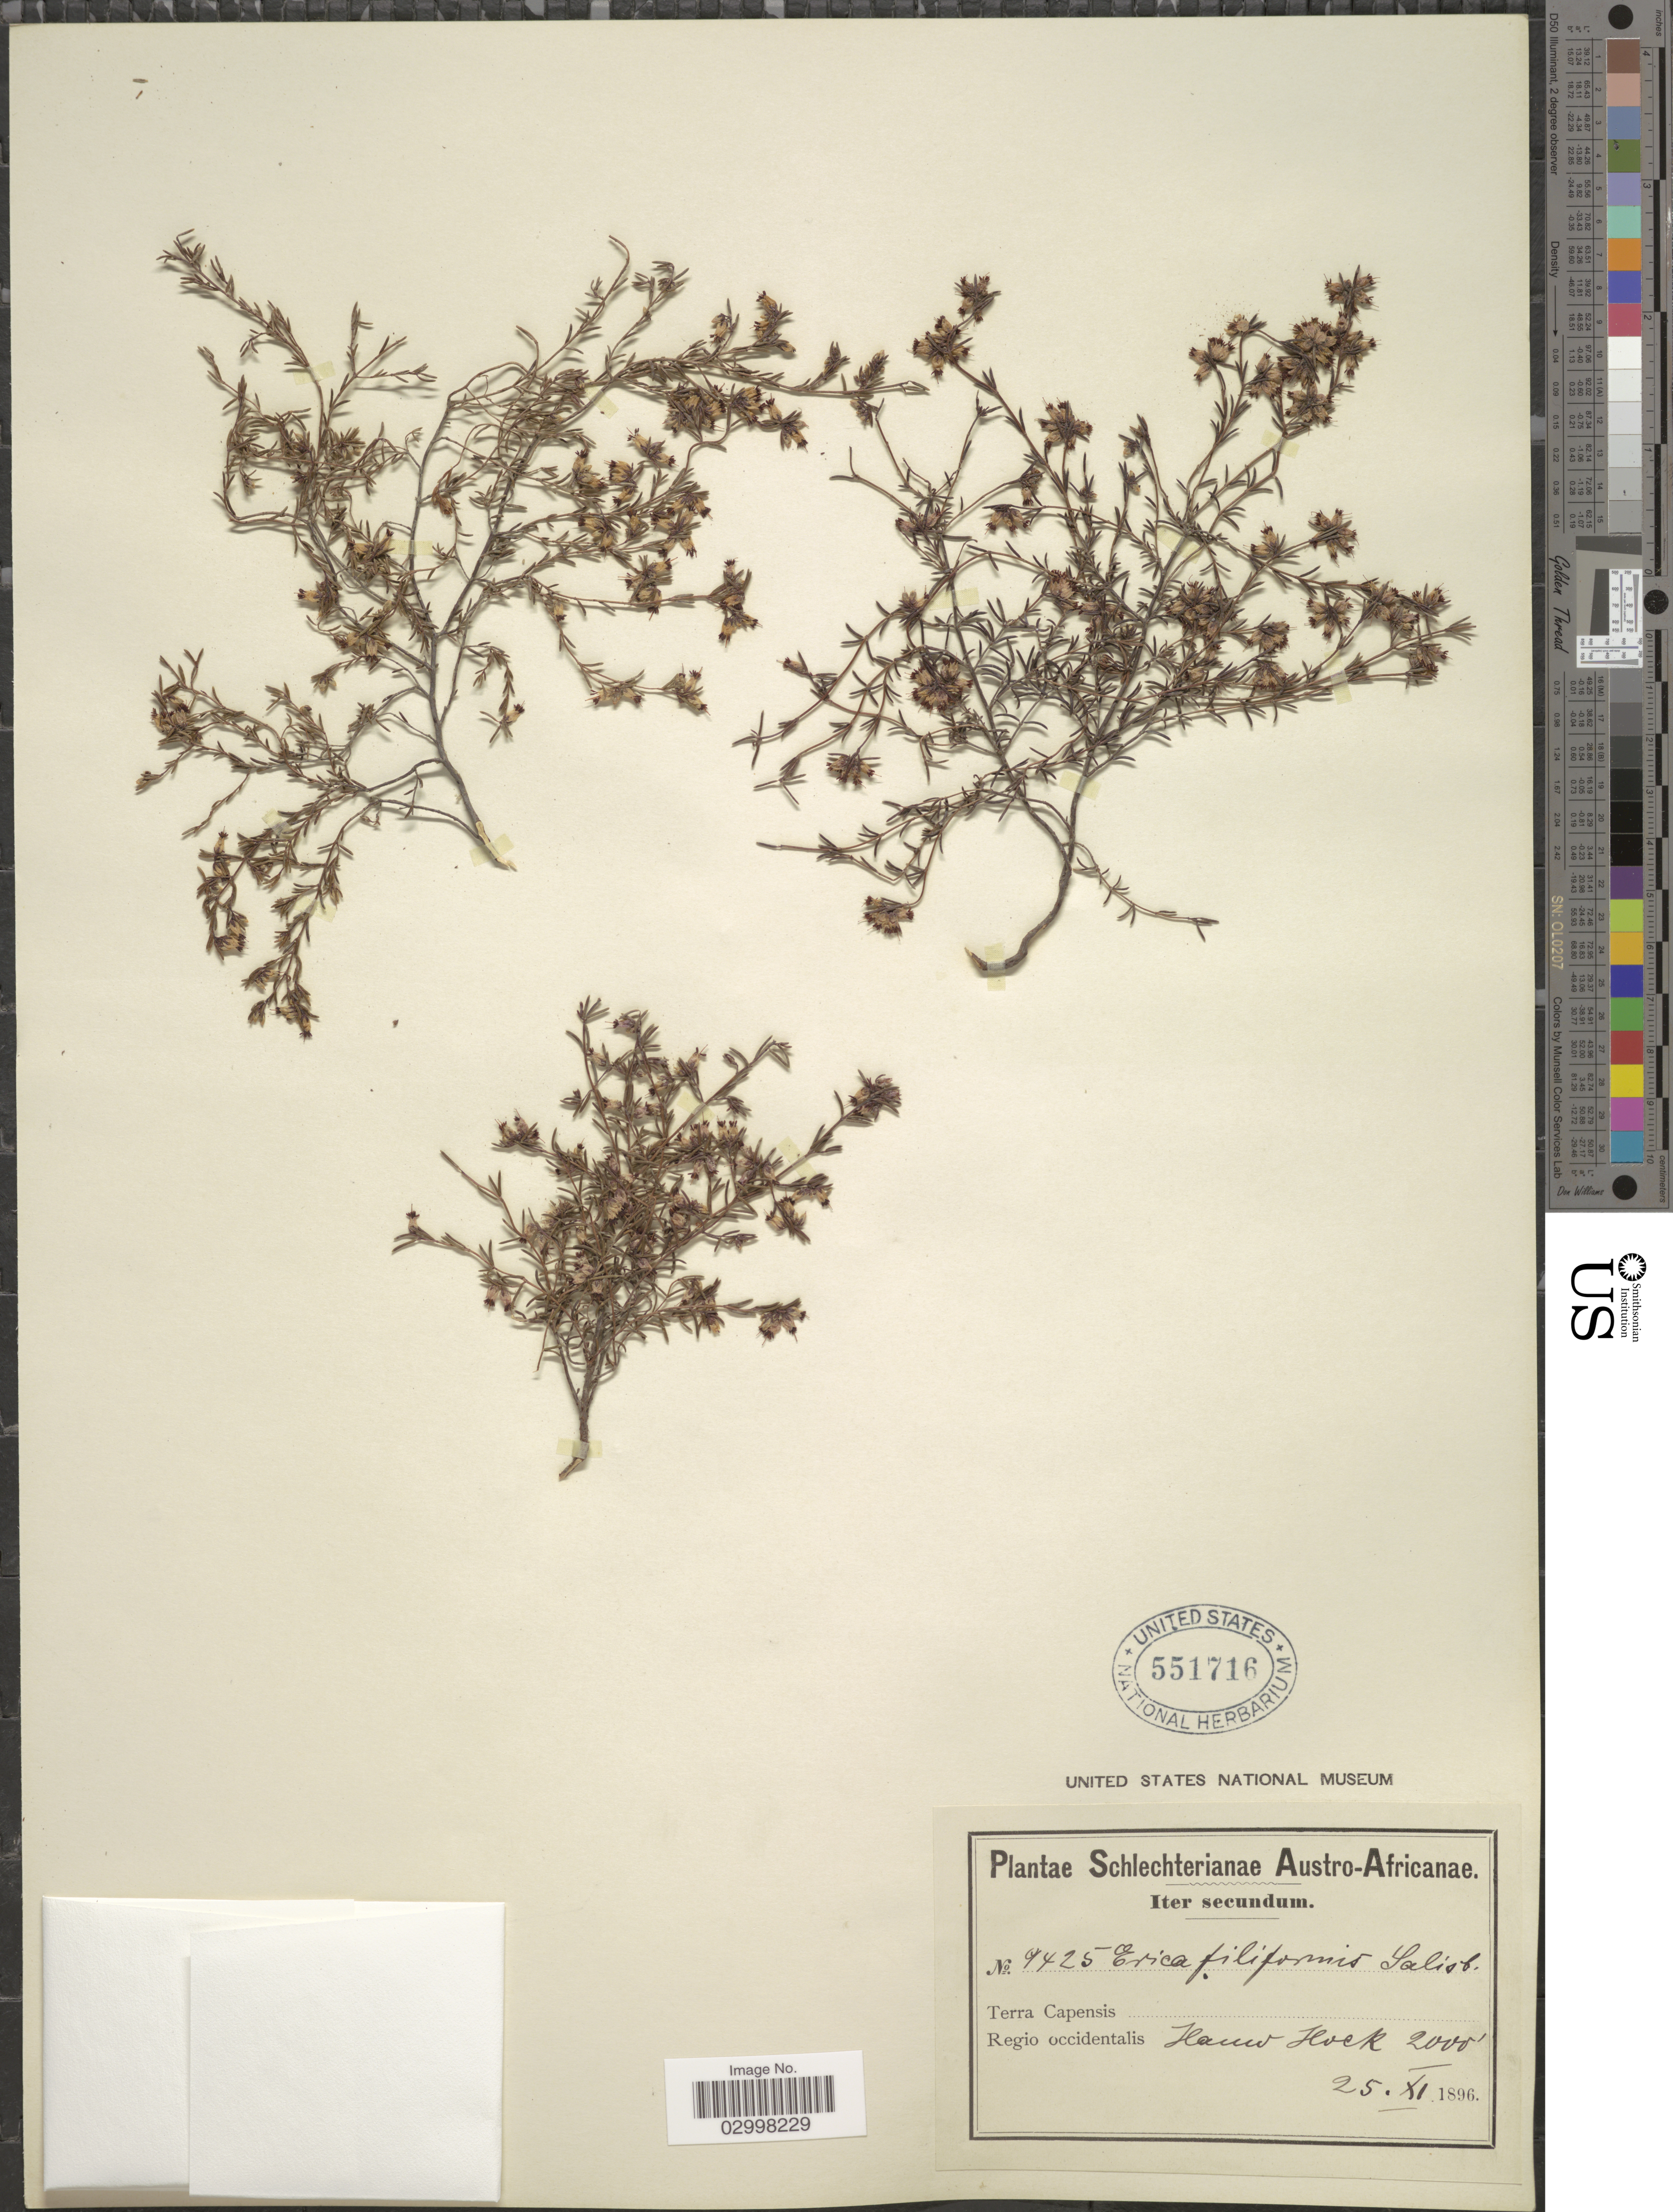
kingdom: Plantae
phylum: Tracheophyta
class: Magnoliopsida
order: Ericales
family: Ericaceae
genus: Erica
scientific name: Erica filiformis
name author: Salisb.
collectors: Schlechter, --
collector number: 9425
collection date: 1896-11-25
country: South Africa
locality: Austro-Africanae. Terra Capensis. Regio occidentalis Houw Hoek.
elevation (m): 610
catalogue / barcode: US 551716